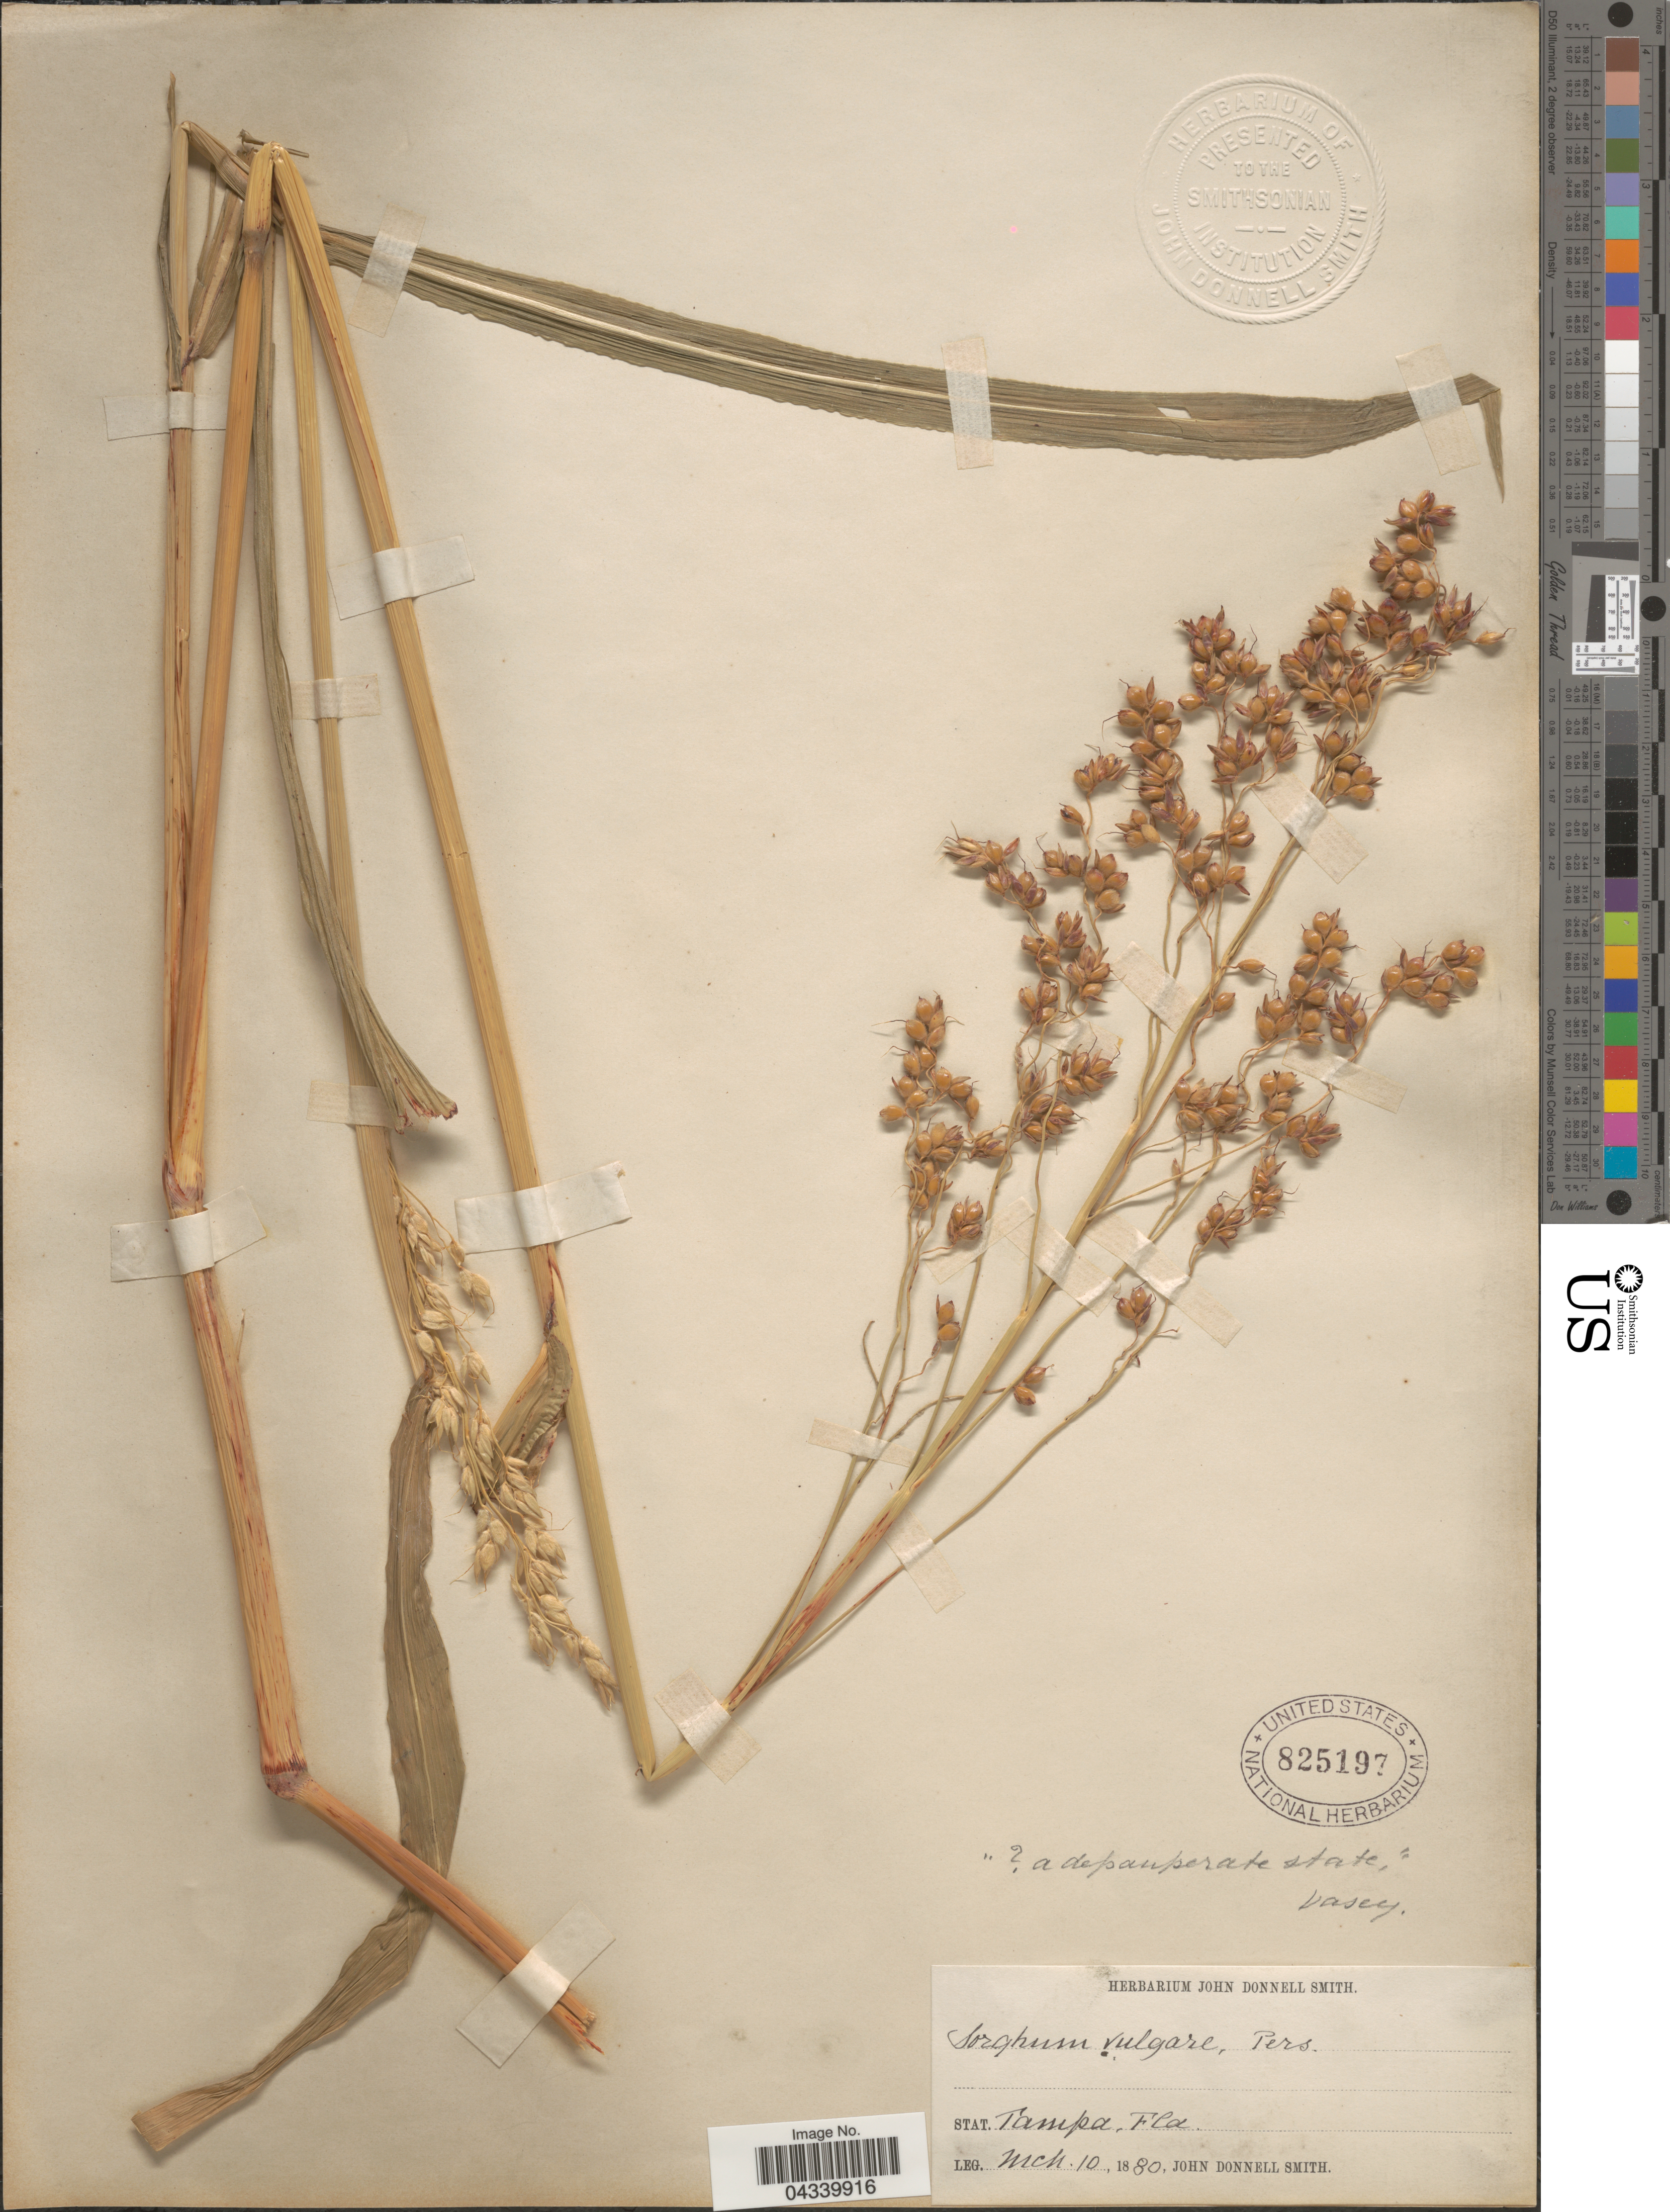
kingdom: Plantae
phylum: Tracheophyta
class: Liliopsida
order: Poales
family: Poaceae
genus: Sorghum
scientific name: Sorghum bicolor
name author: (L.) Moench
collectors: J. Donnell Smith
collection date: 1880-03-10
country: United States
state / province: Florida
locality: Stat. Tampa.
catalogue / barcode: US 825197